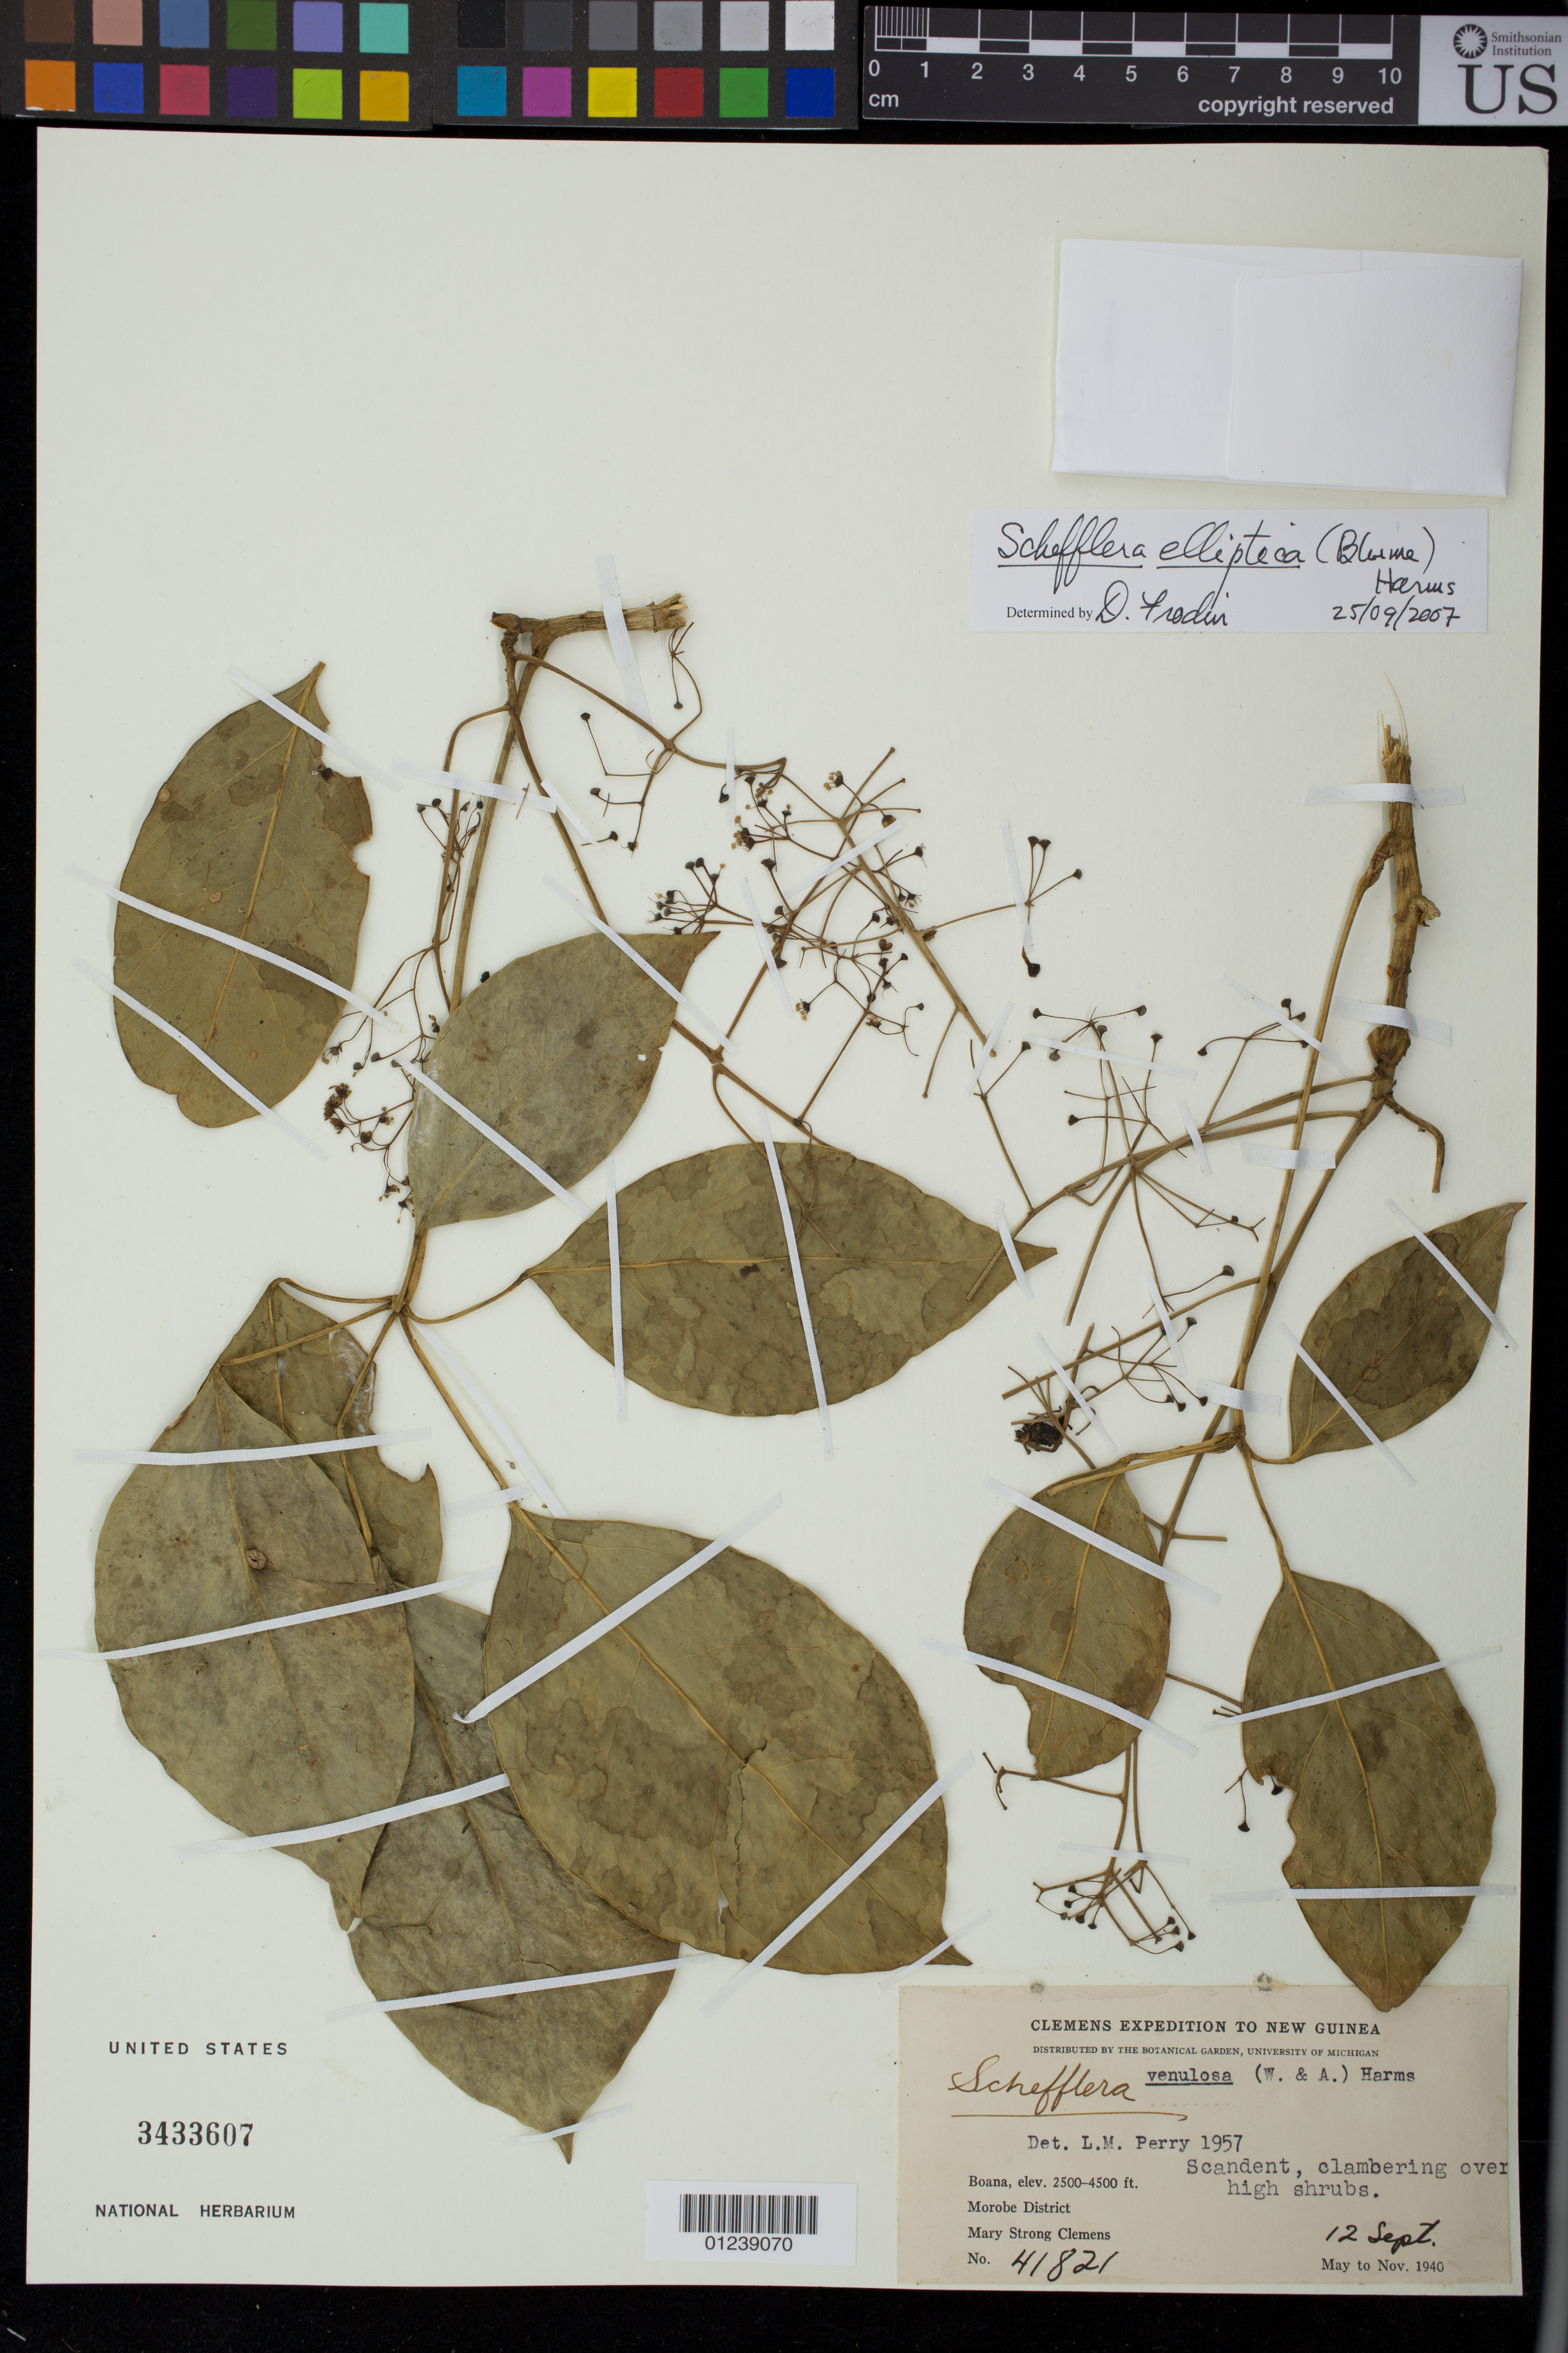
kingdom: Plantae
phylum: Tracheophyta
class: Magnoliopsida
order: Apiales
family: Araliaceae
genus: Heptapleurum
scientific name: Heptapleurum ellipticum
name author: (Blume) Seem.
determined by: Wagner, W. L., (BOT), Smithsonian Institution - National Museum of Natural History (UNITED STATES)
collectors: M. S. Clemens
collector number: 41821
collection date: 1940-09-12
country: Papua New Guinea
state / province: Morobe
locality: Boana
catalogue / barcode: US 3433607